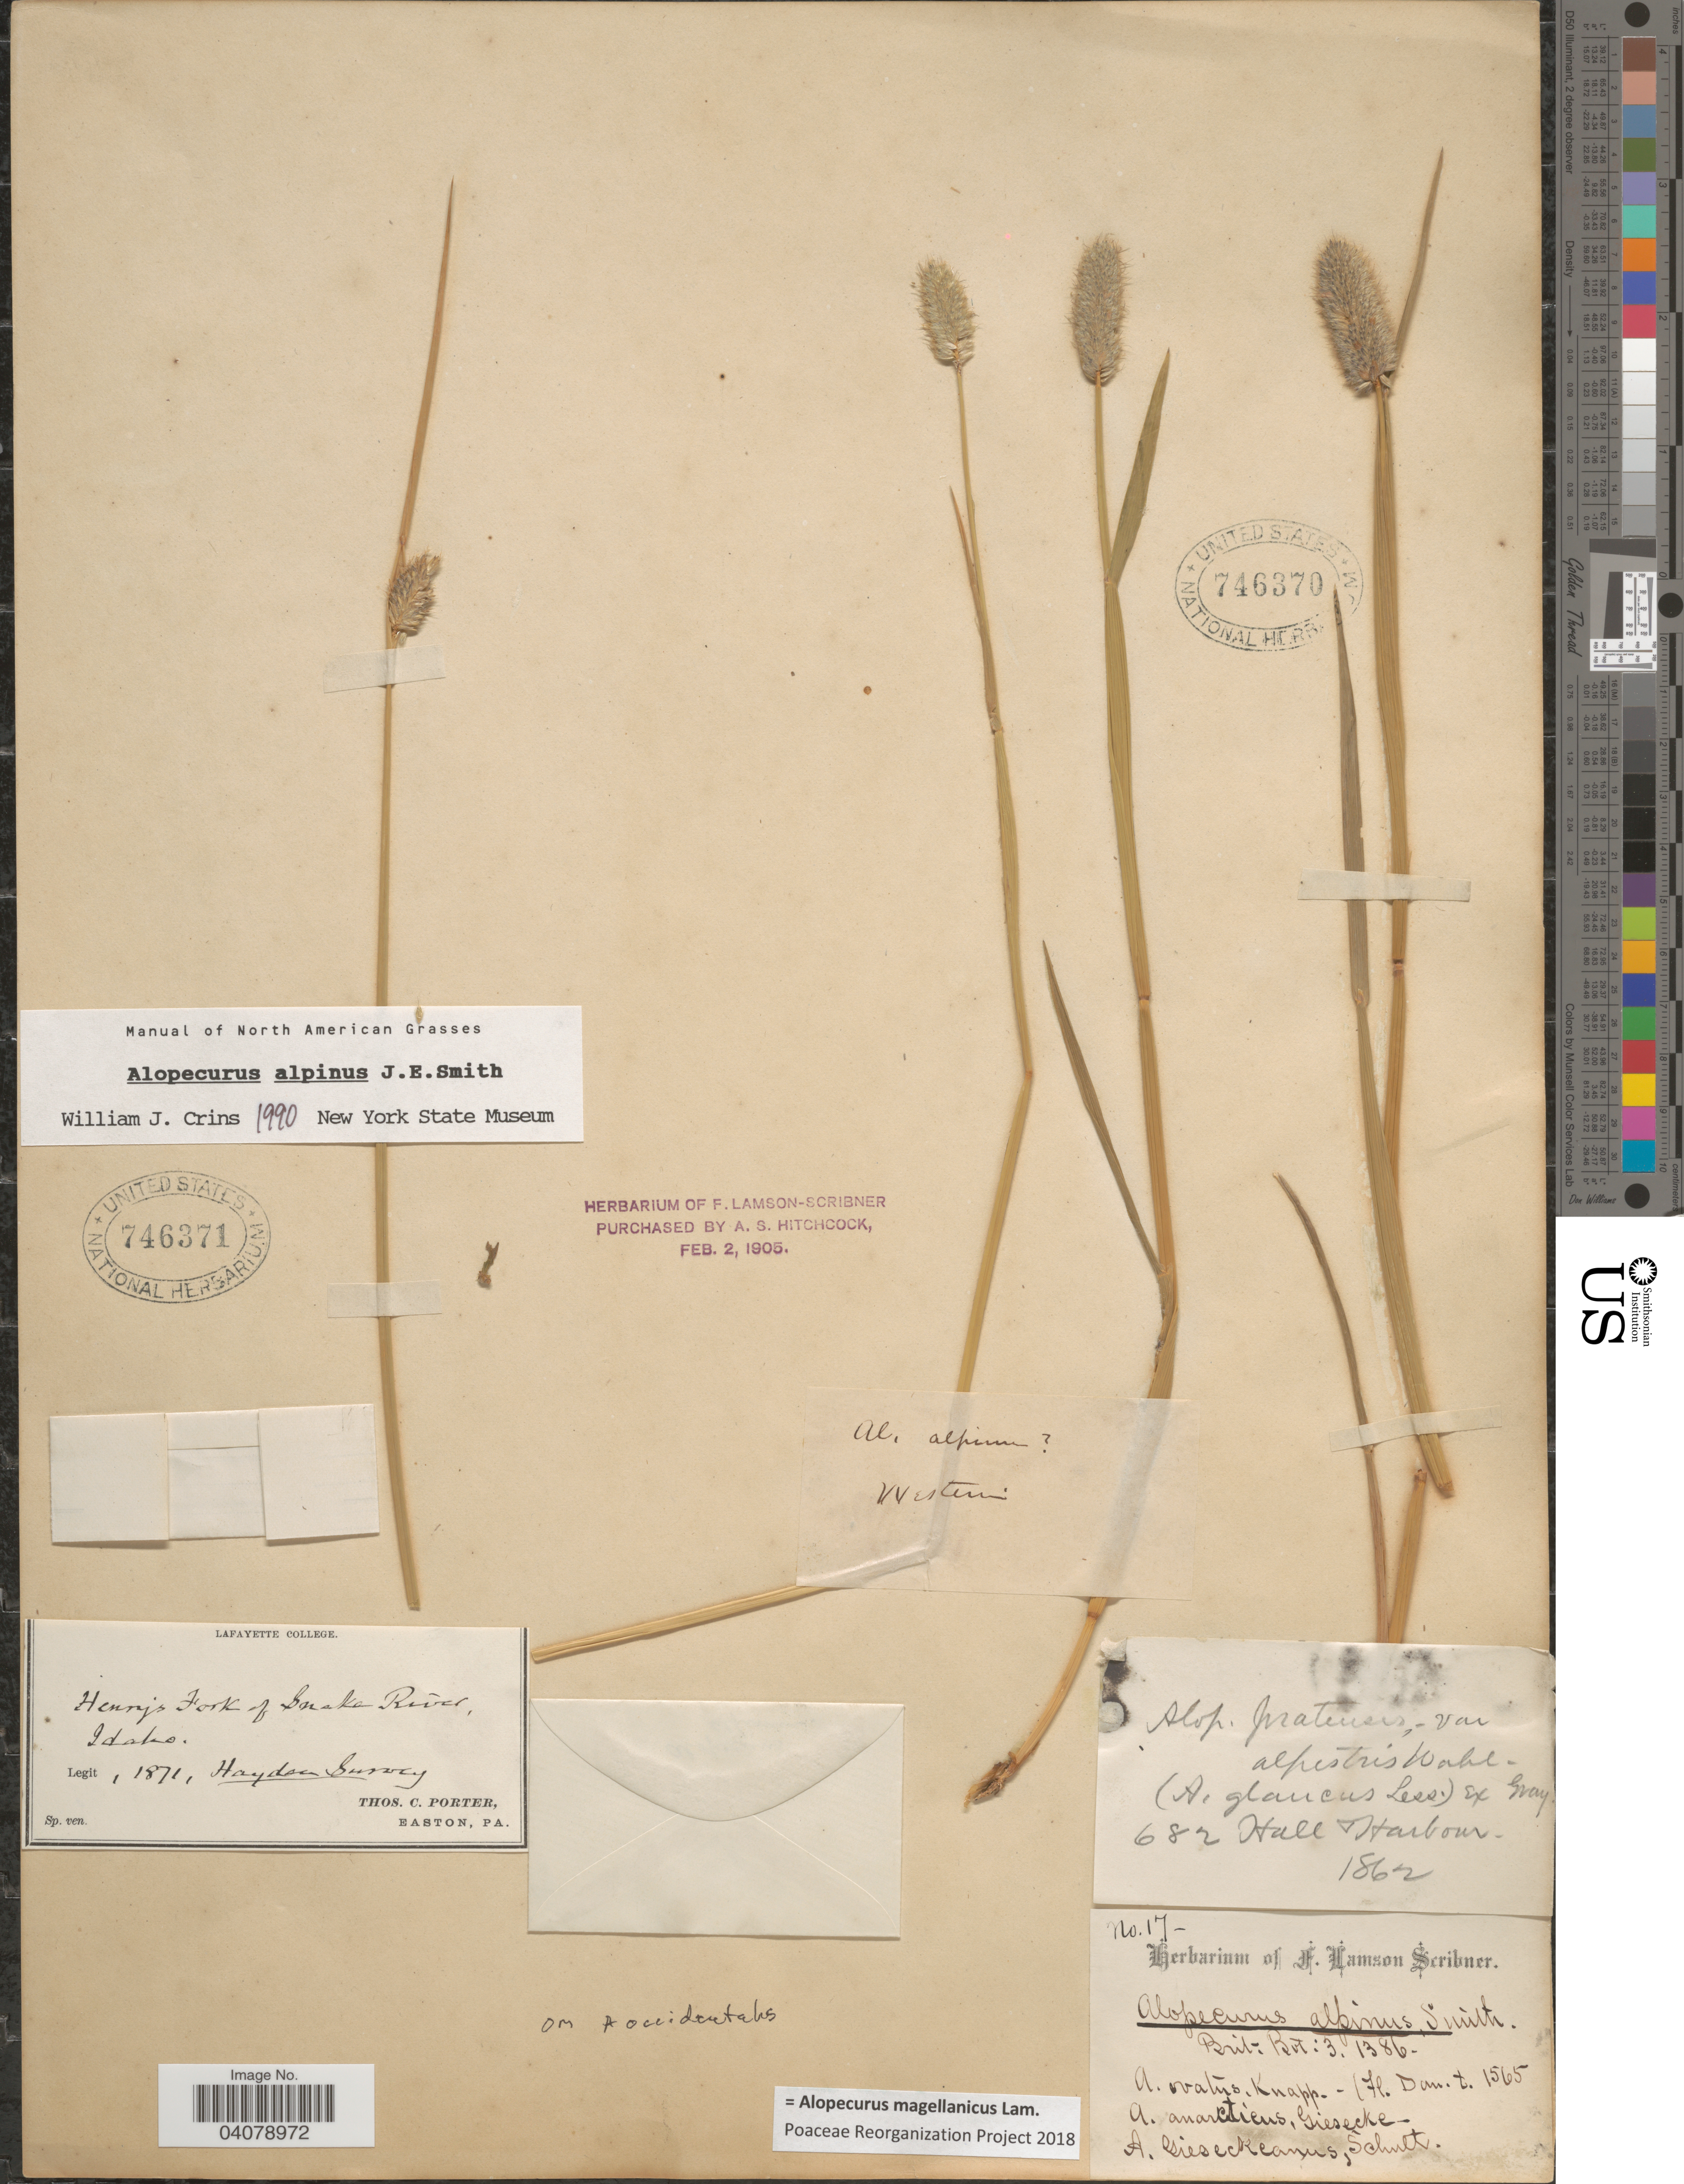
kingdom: Plantae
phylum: Tracheophyta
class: Liliopsida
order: Poales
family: Poaceae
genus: Alopecurus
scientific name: Alopecurus magellanicus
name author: Lam.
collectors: T. Porter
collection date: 1871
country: United States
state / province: Idaho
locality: Henry's Fork of Snake River. Hayden Survey.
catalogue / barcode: US 746371